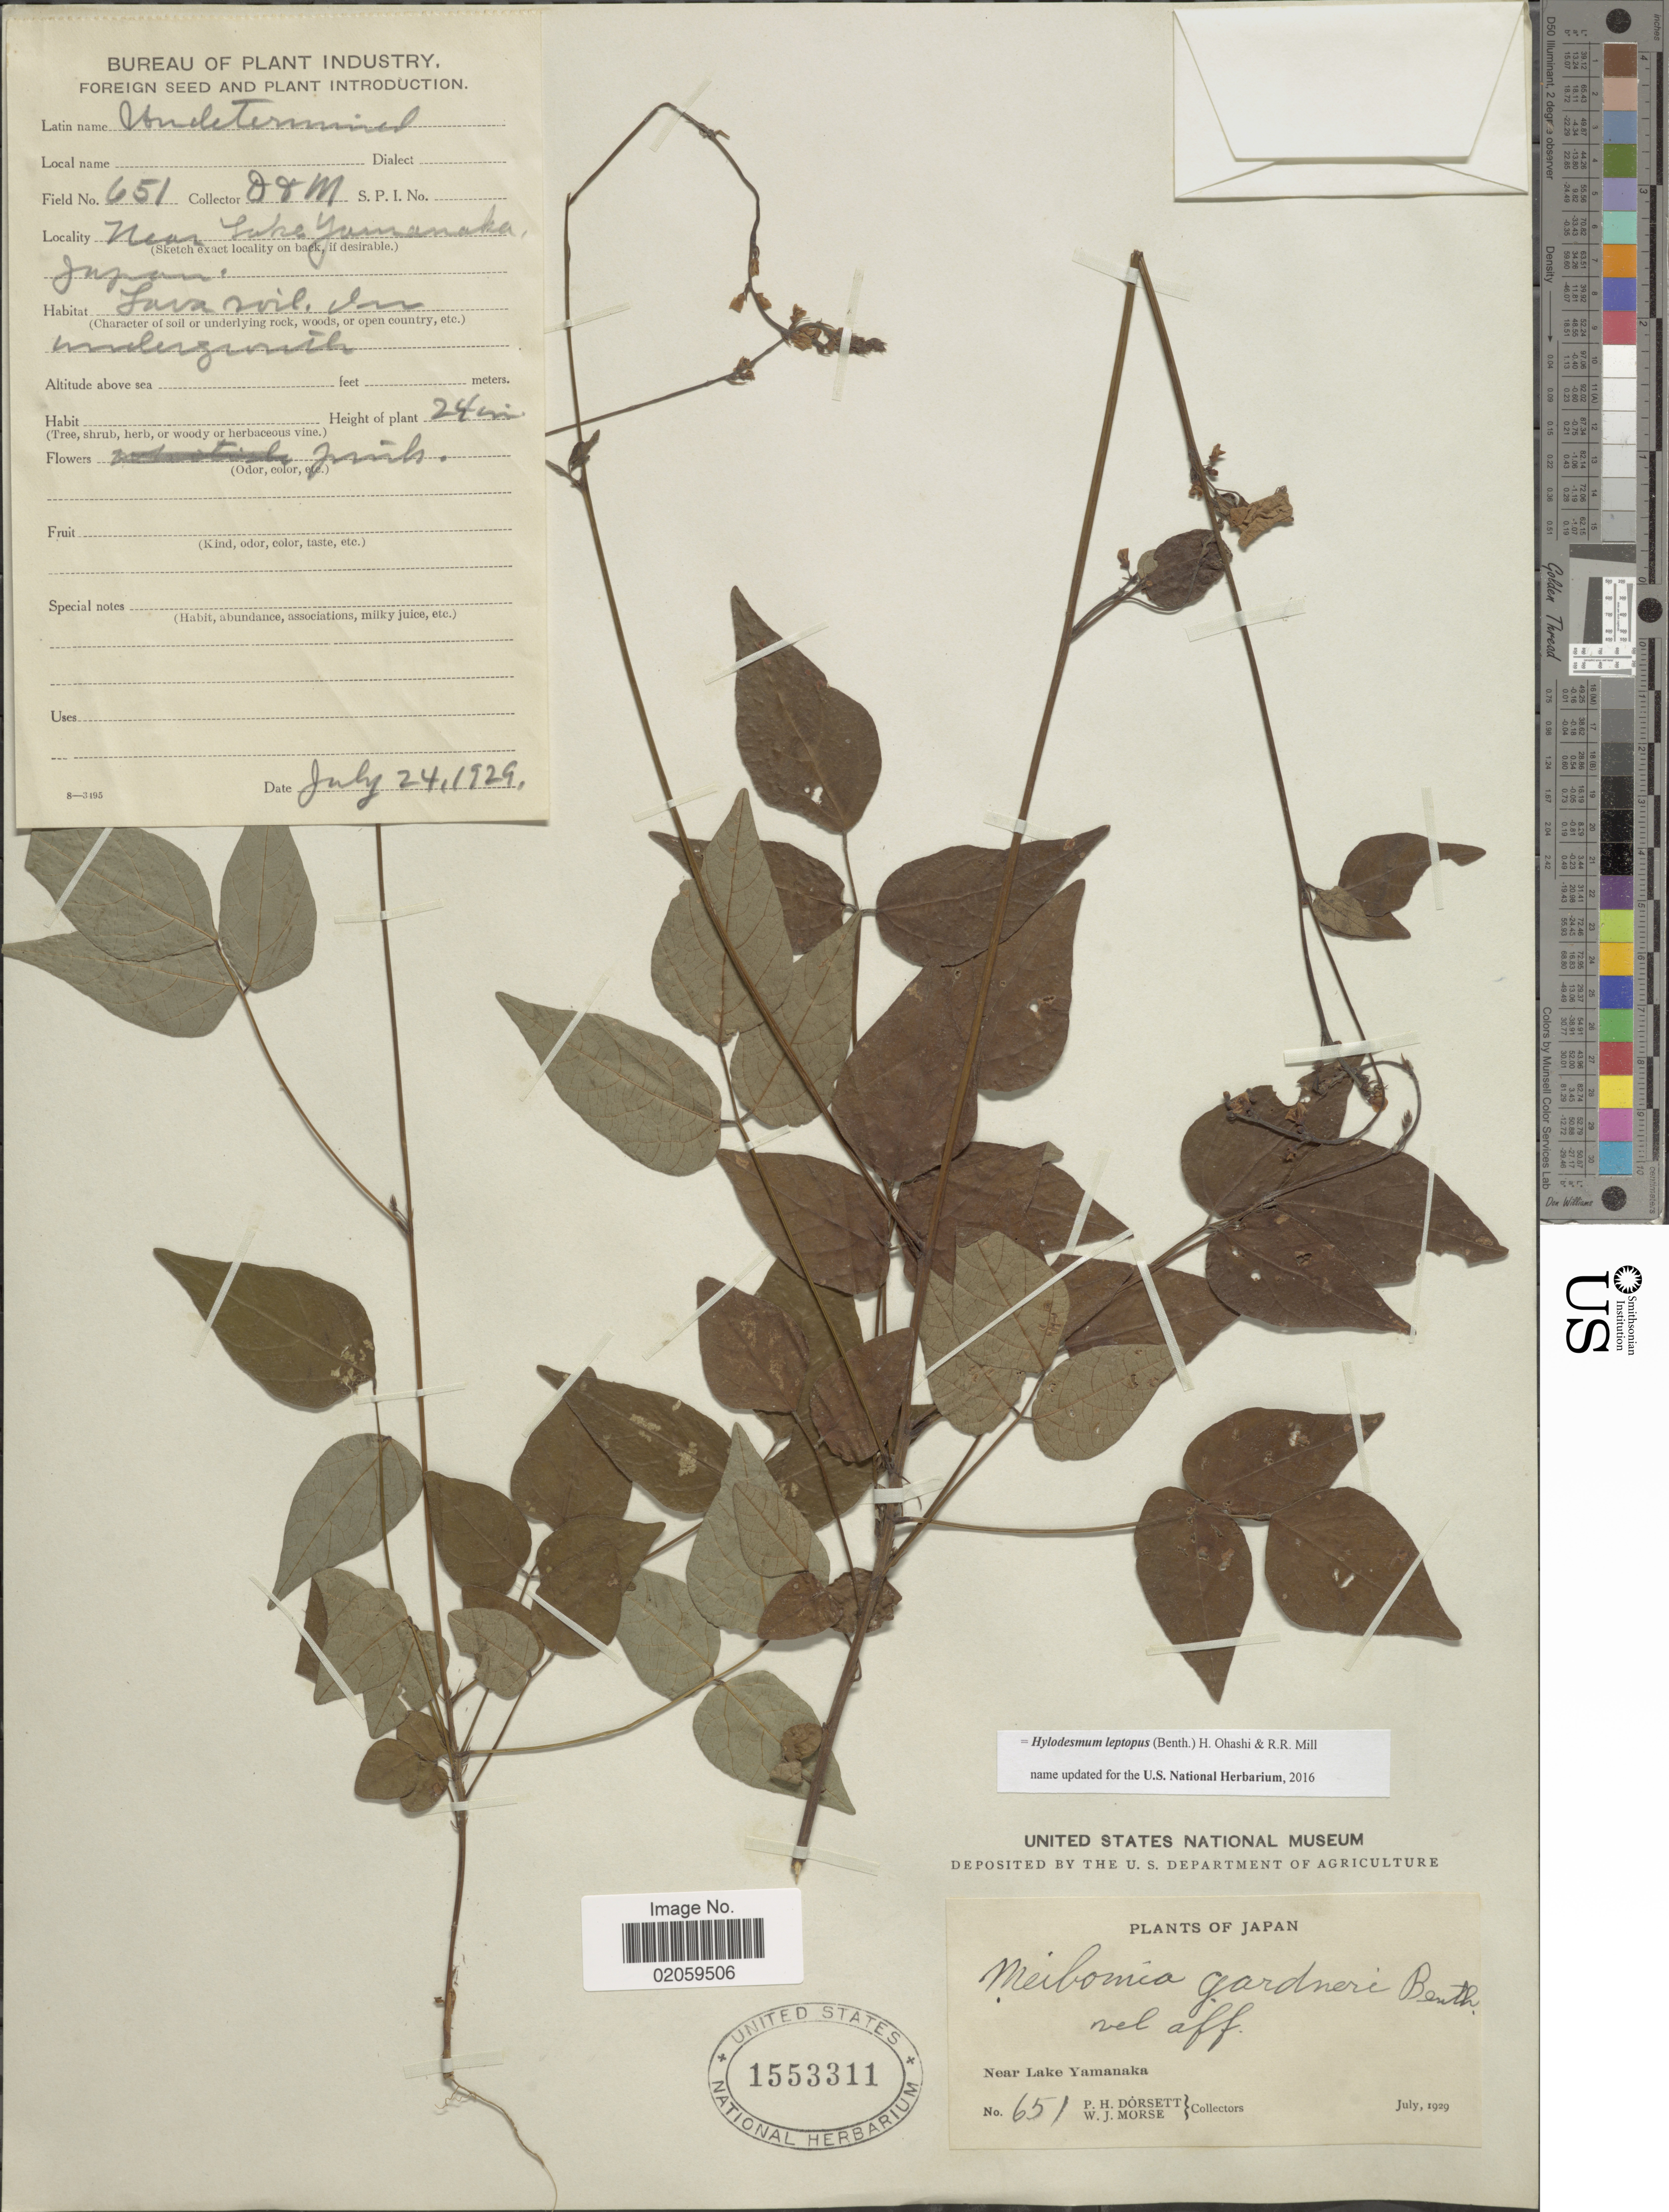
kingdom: Plantae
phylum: Tracheophyta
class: Magnoliopsida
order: Fabales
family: Fabaceae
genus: Hylodesmum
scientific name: Hylodesmum leptopus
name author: (A. Gray ex Benth.) H. Ohashi & R.R. Mill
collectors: P. H. Dorsett & W. J. Morse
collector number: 651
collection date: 1929-07-24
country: Japan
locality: Near Lake Yamanaka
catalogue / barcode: US 1553311